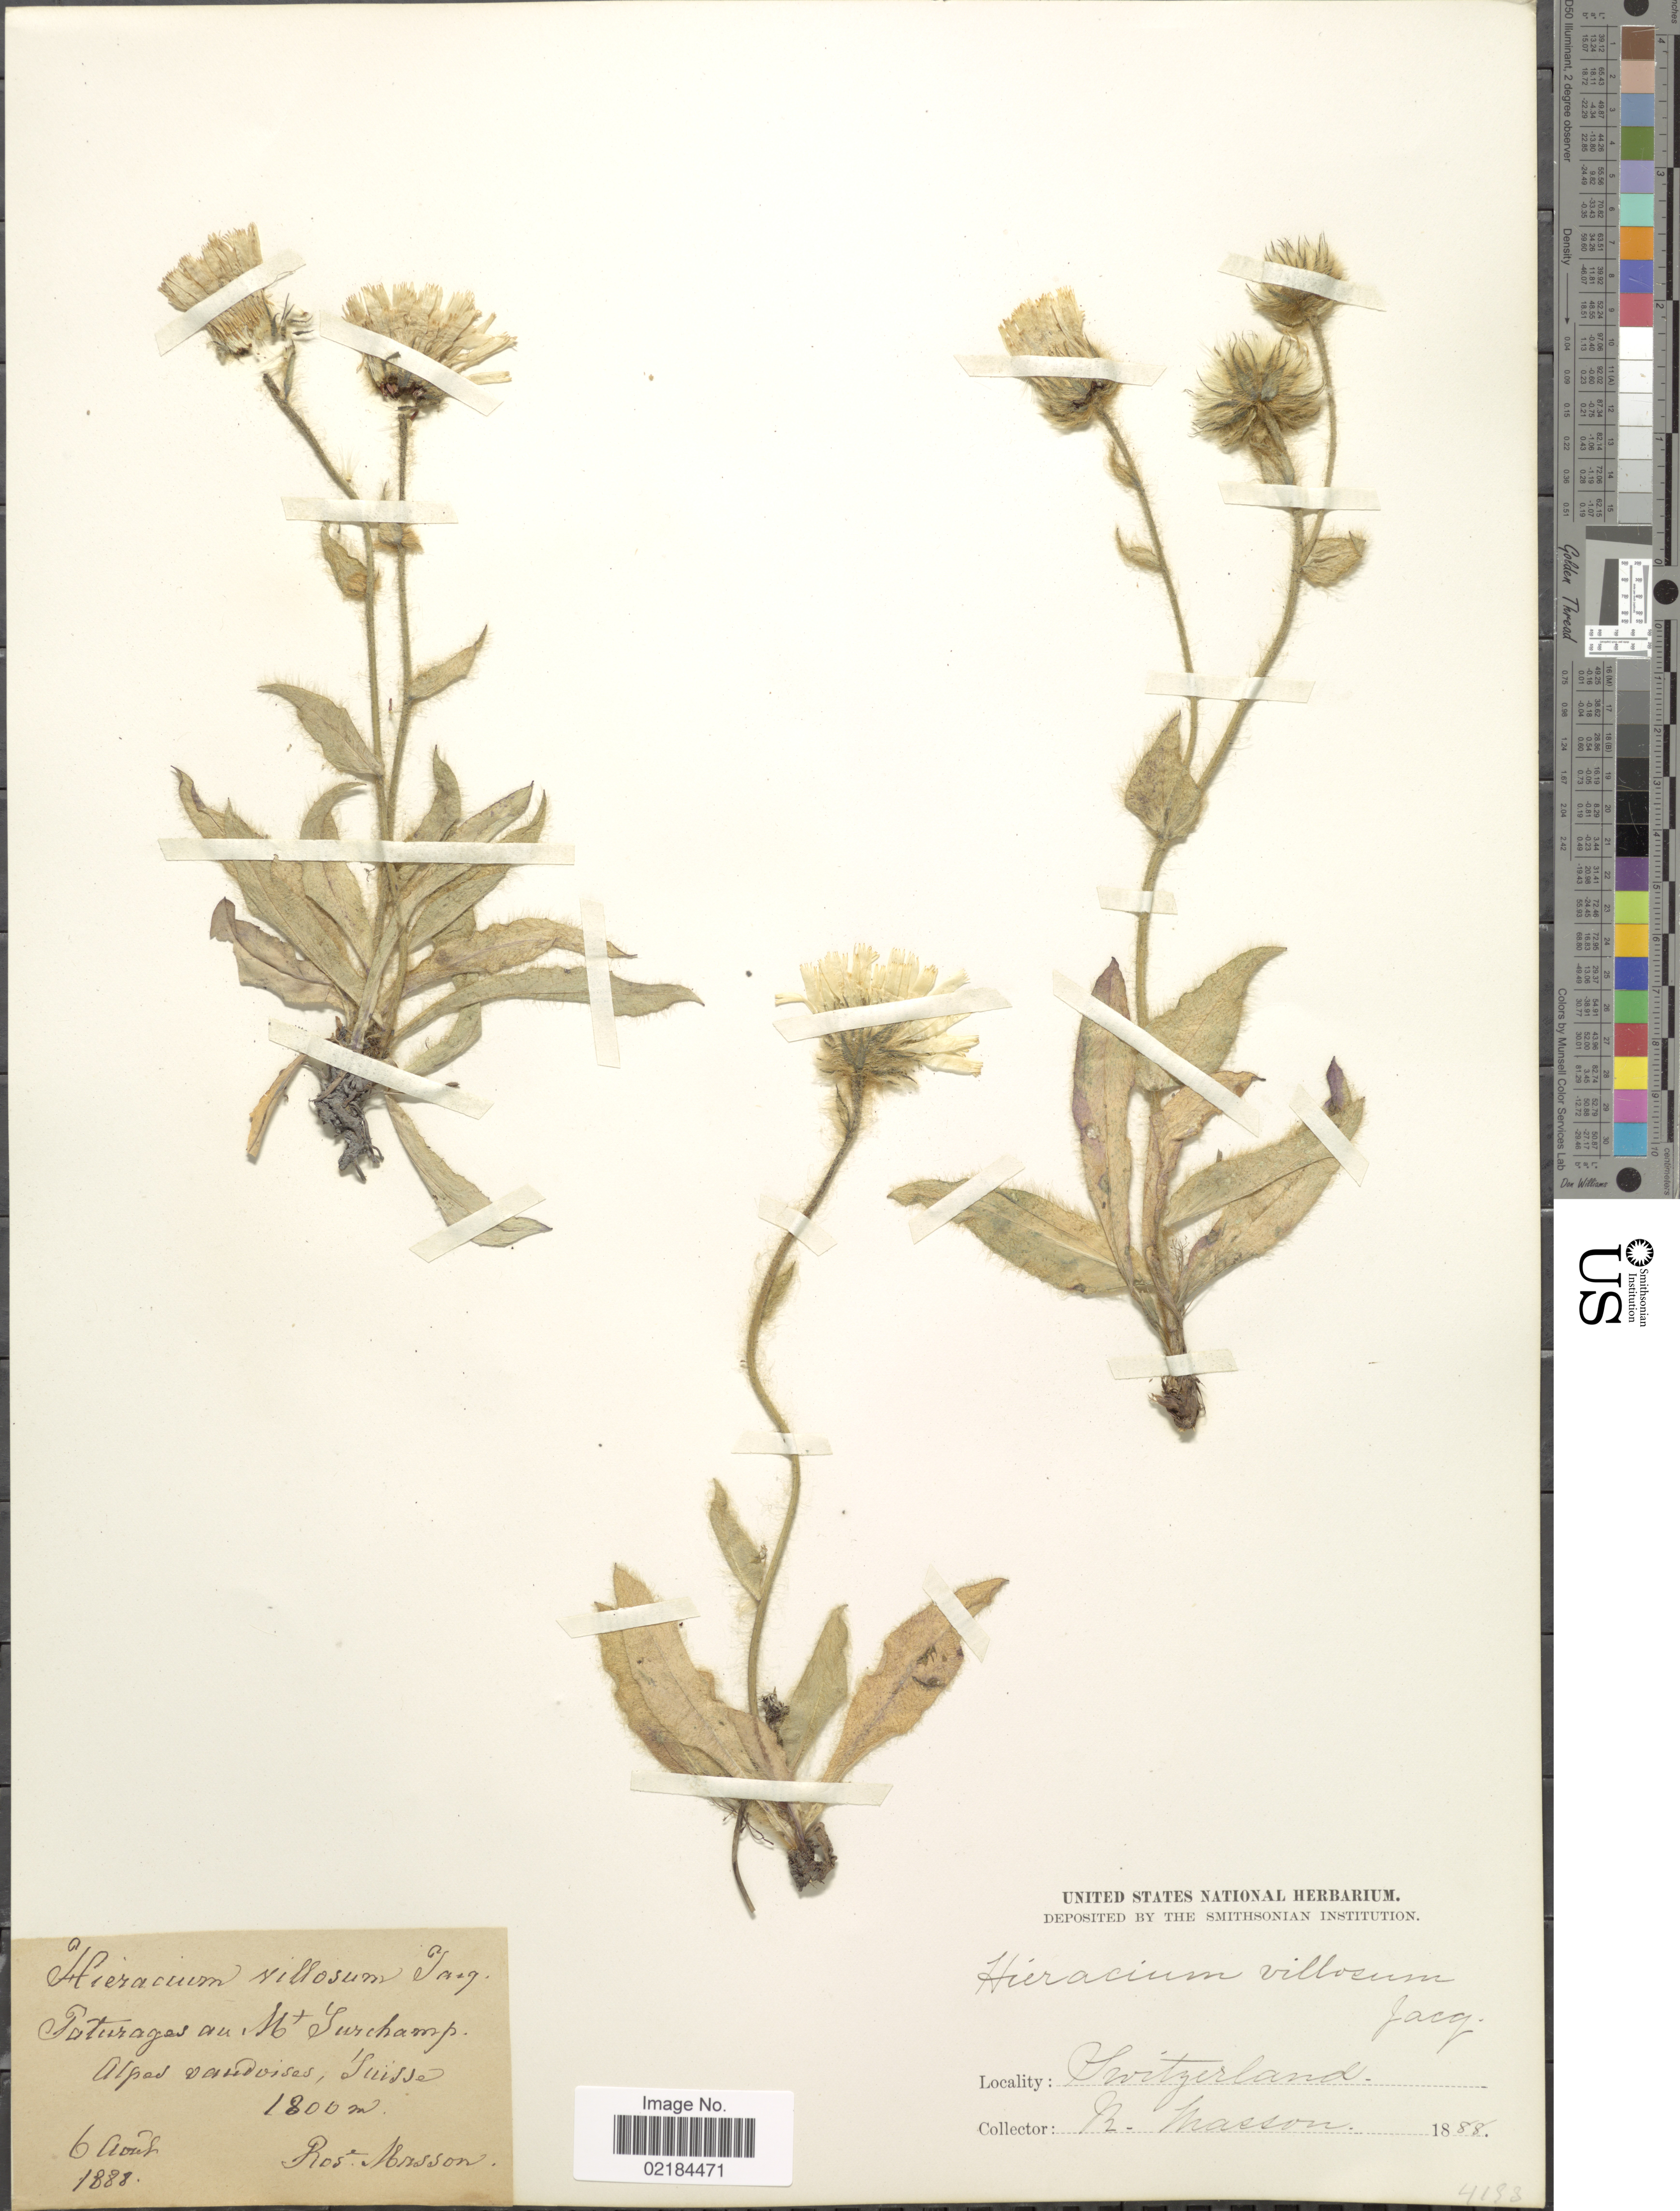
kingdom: Plantae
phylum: Tracheophyta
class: Magnoliopsida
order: Asterales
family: Asteraceae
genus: Hieracium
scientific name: Hieracium villosum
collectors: R. Masson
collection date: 1888-08-06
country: Switzerland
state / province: Vaud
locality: Poturages au Mt. Sur Champ, Alpes vaudoises, Suisse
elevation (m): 1800